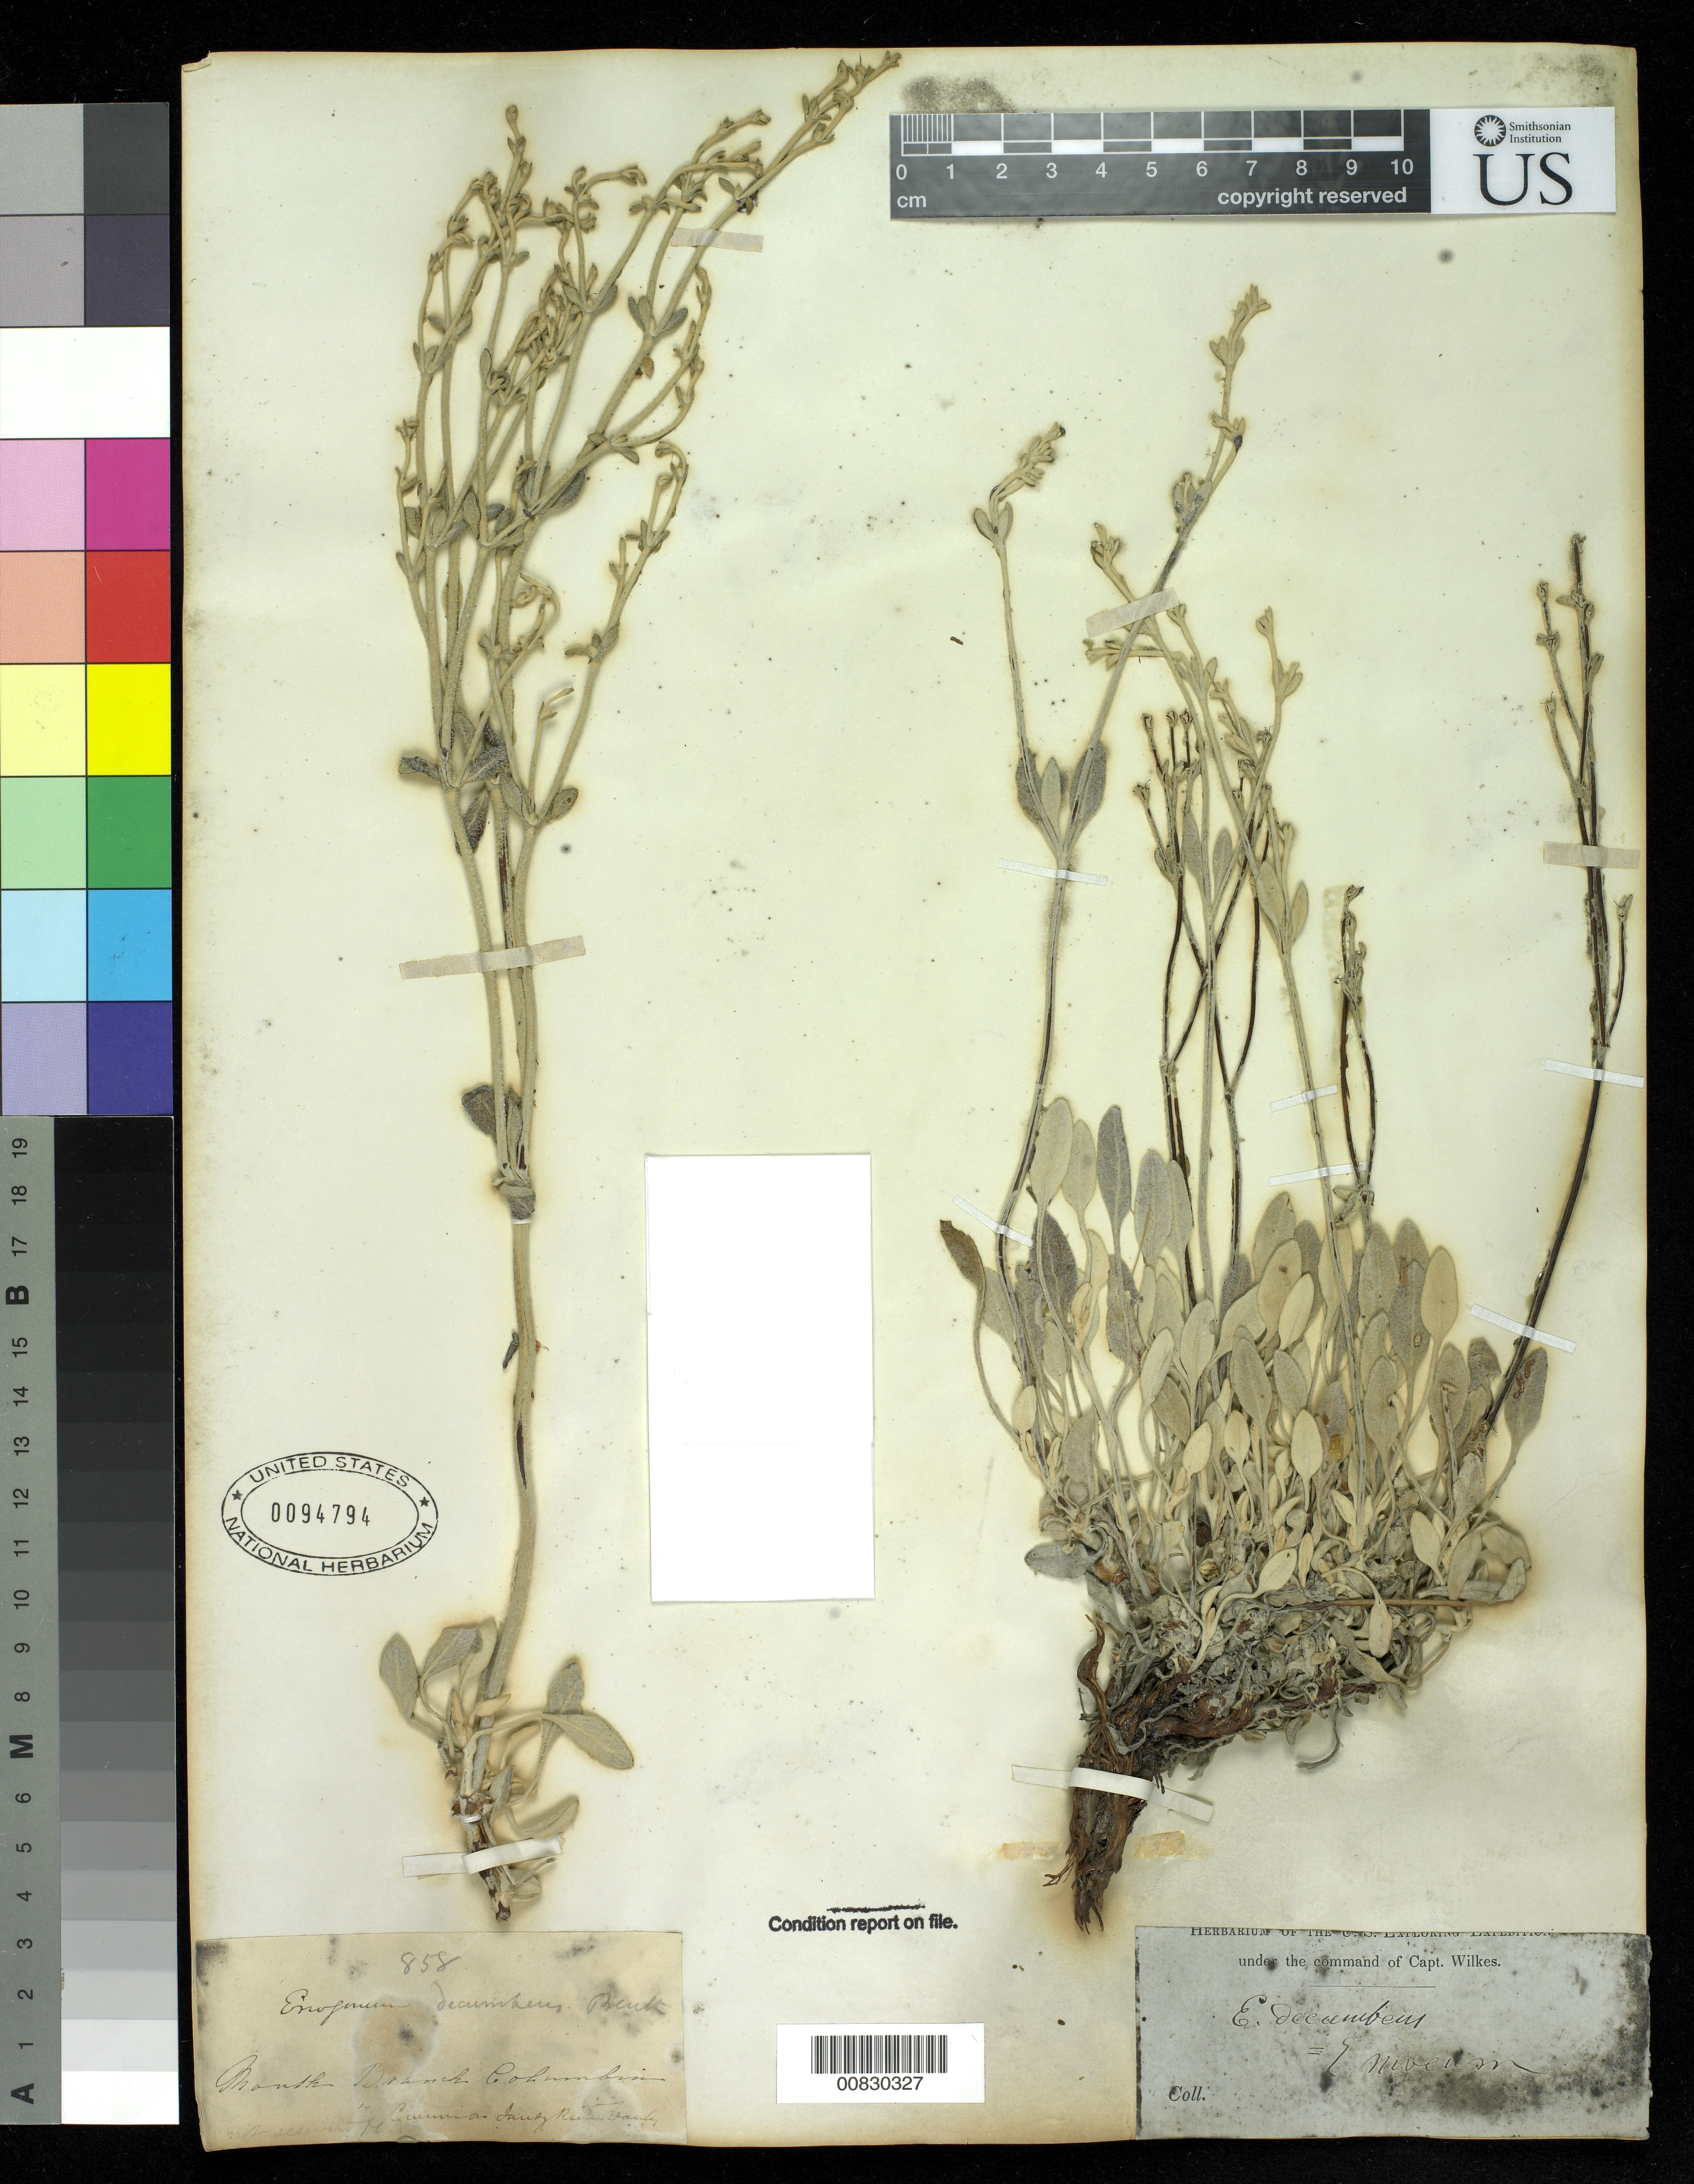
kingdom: Plantae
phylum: Tracheophyta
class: Magnoliopsida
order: Caryophyllales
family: Polygonaceae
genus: Eriogonum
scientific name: Eriogonum niverum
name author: Douglas ex Benth.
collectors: Wilkes Explor. Exped.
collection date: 1838/1842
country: United States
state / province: Oregon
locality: North Branch, Columbia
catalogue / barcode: US 94794